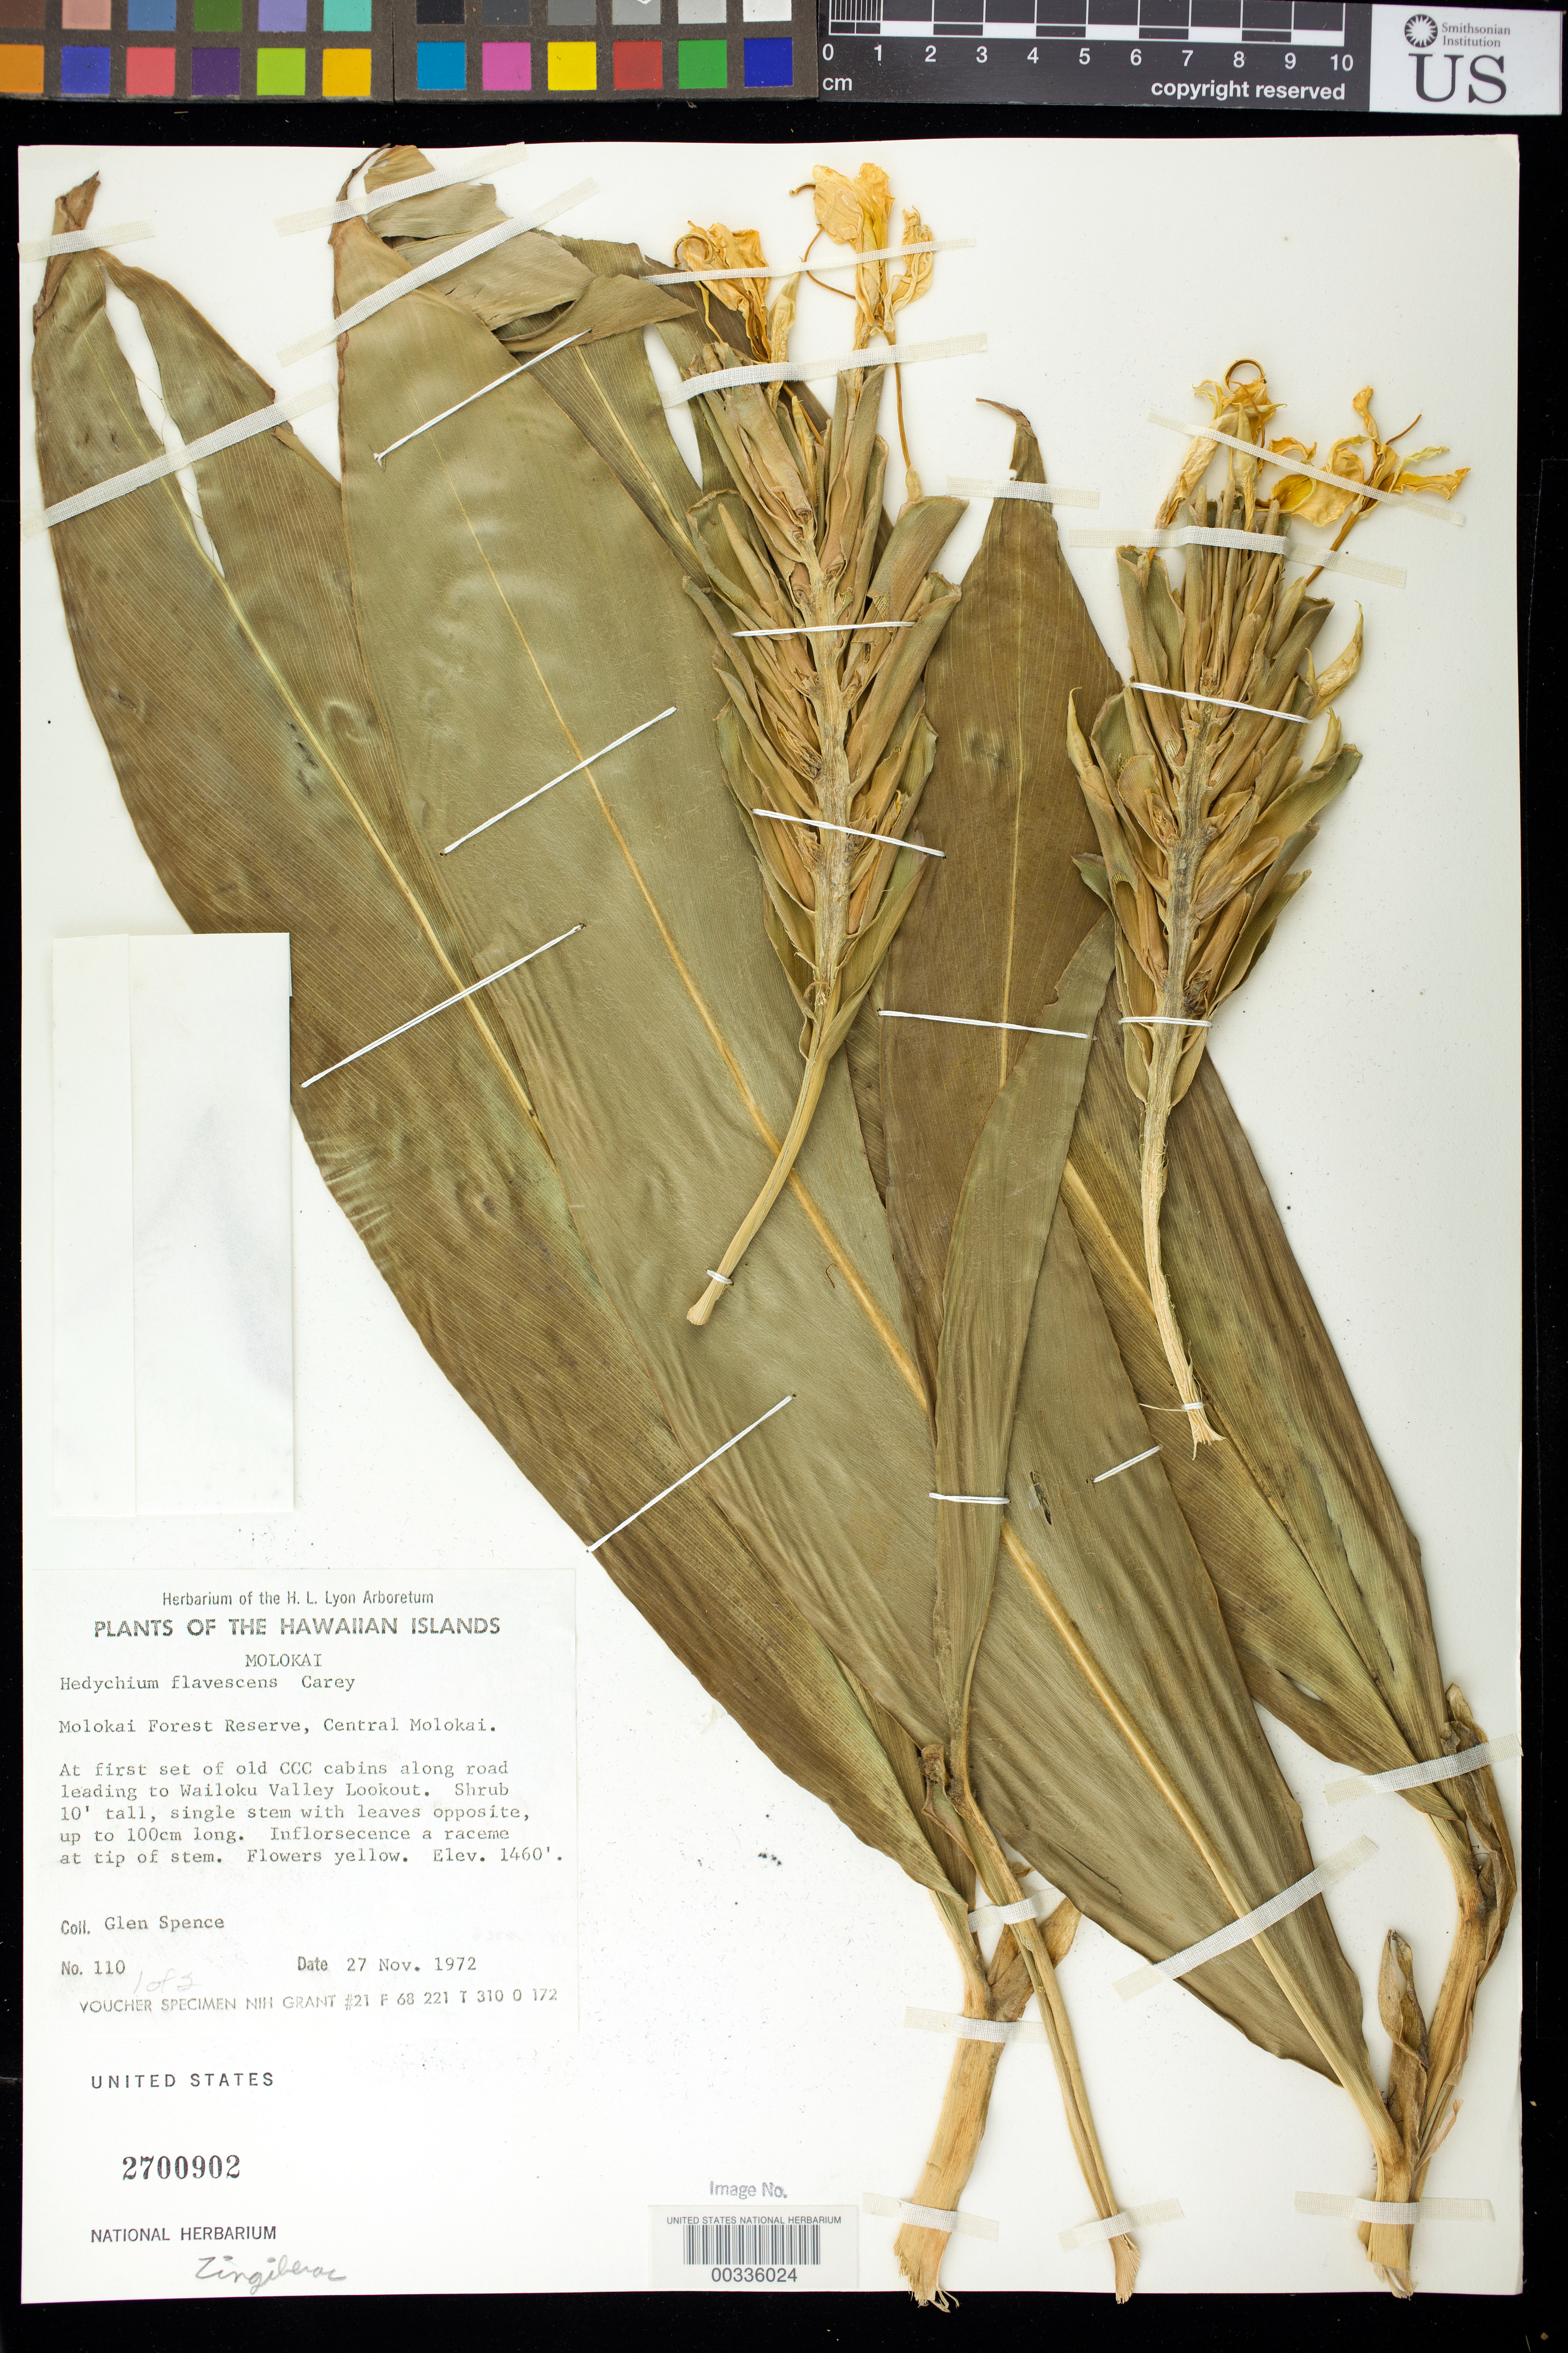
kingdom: Plantae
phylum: Tracheophyta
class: Liliopsida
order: Zingiberales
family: Zingiberaceae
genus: Hedychium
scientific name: Hedychium flavescens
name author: Carey ex Roscoe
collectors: G. Spence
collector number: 110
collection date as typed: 27 Nov 1972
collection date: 1972-11-27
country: United States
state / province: Hawaii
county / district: Maui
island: Moloka'i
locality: Molokai forest reserve, central molokai, at first set of old ccc cabins along road leading to wailoku valley lookout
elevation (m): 445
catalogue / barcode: US 2700902